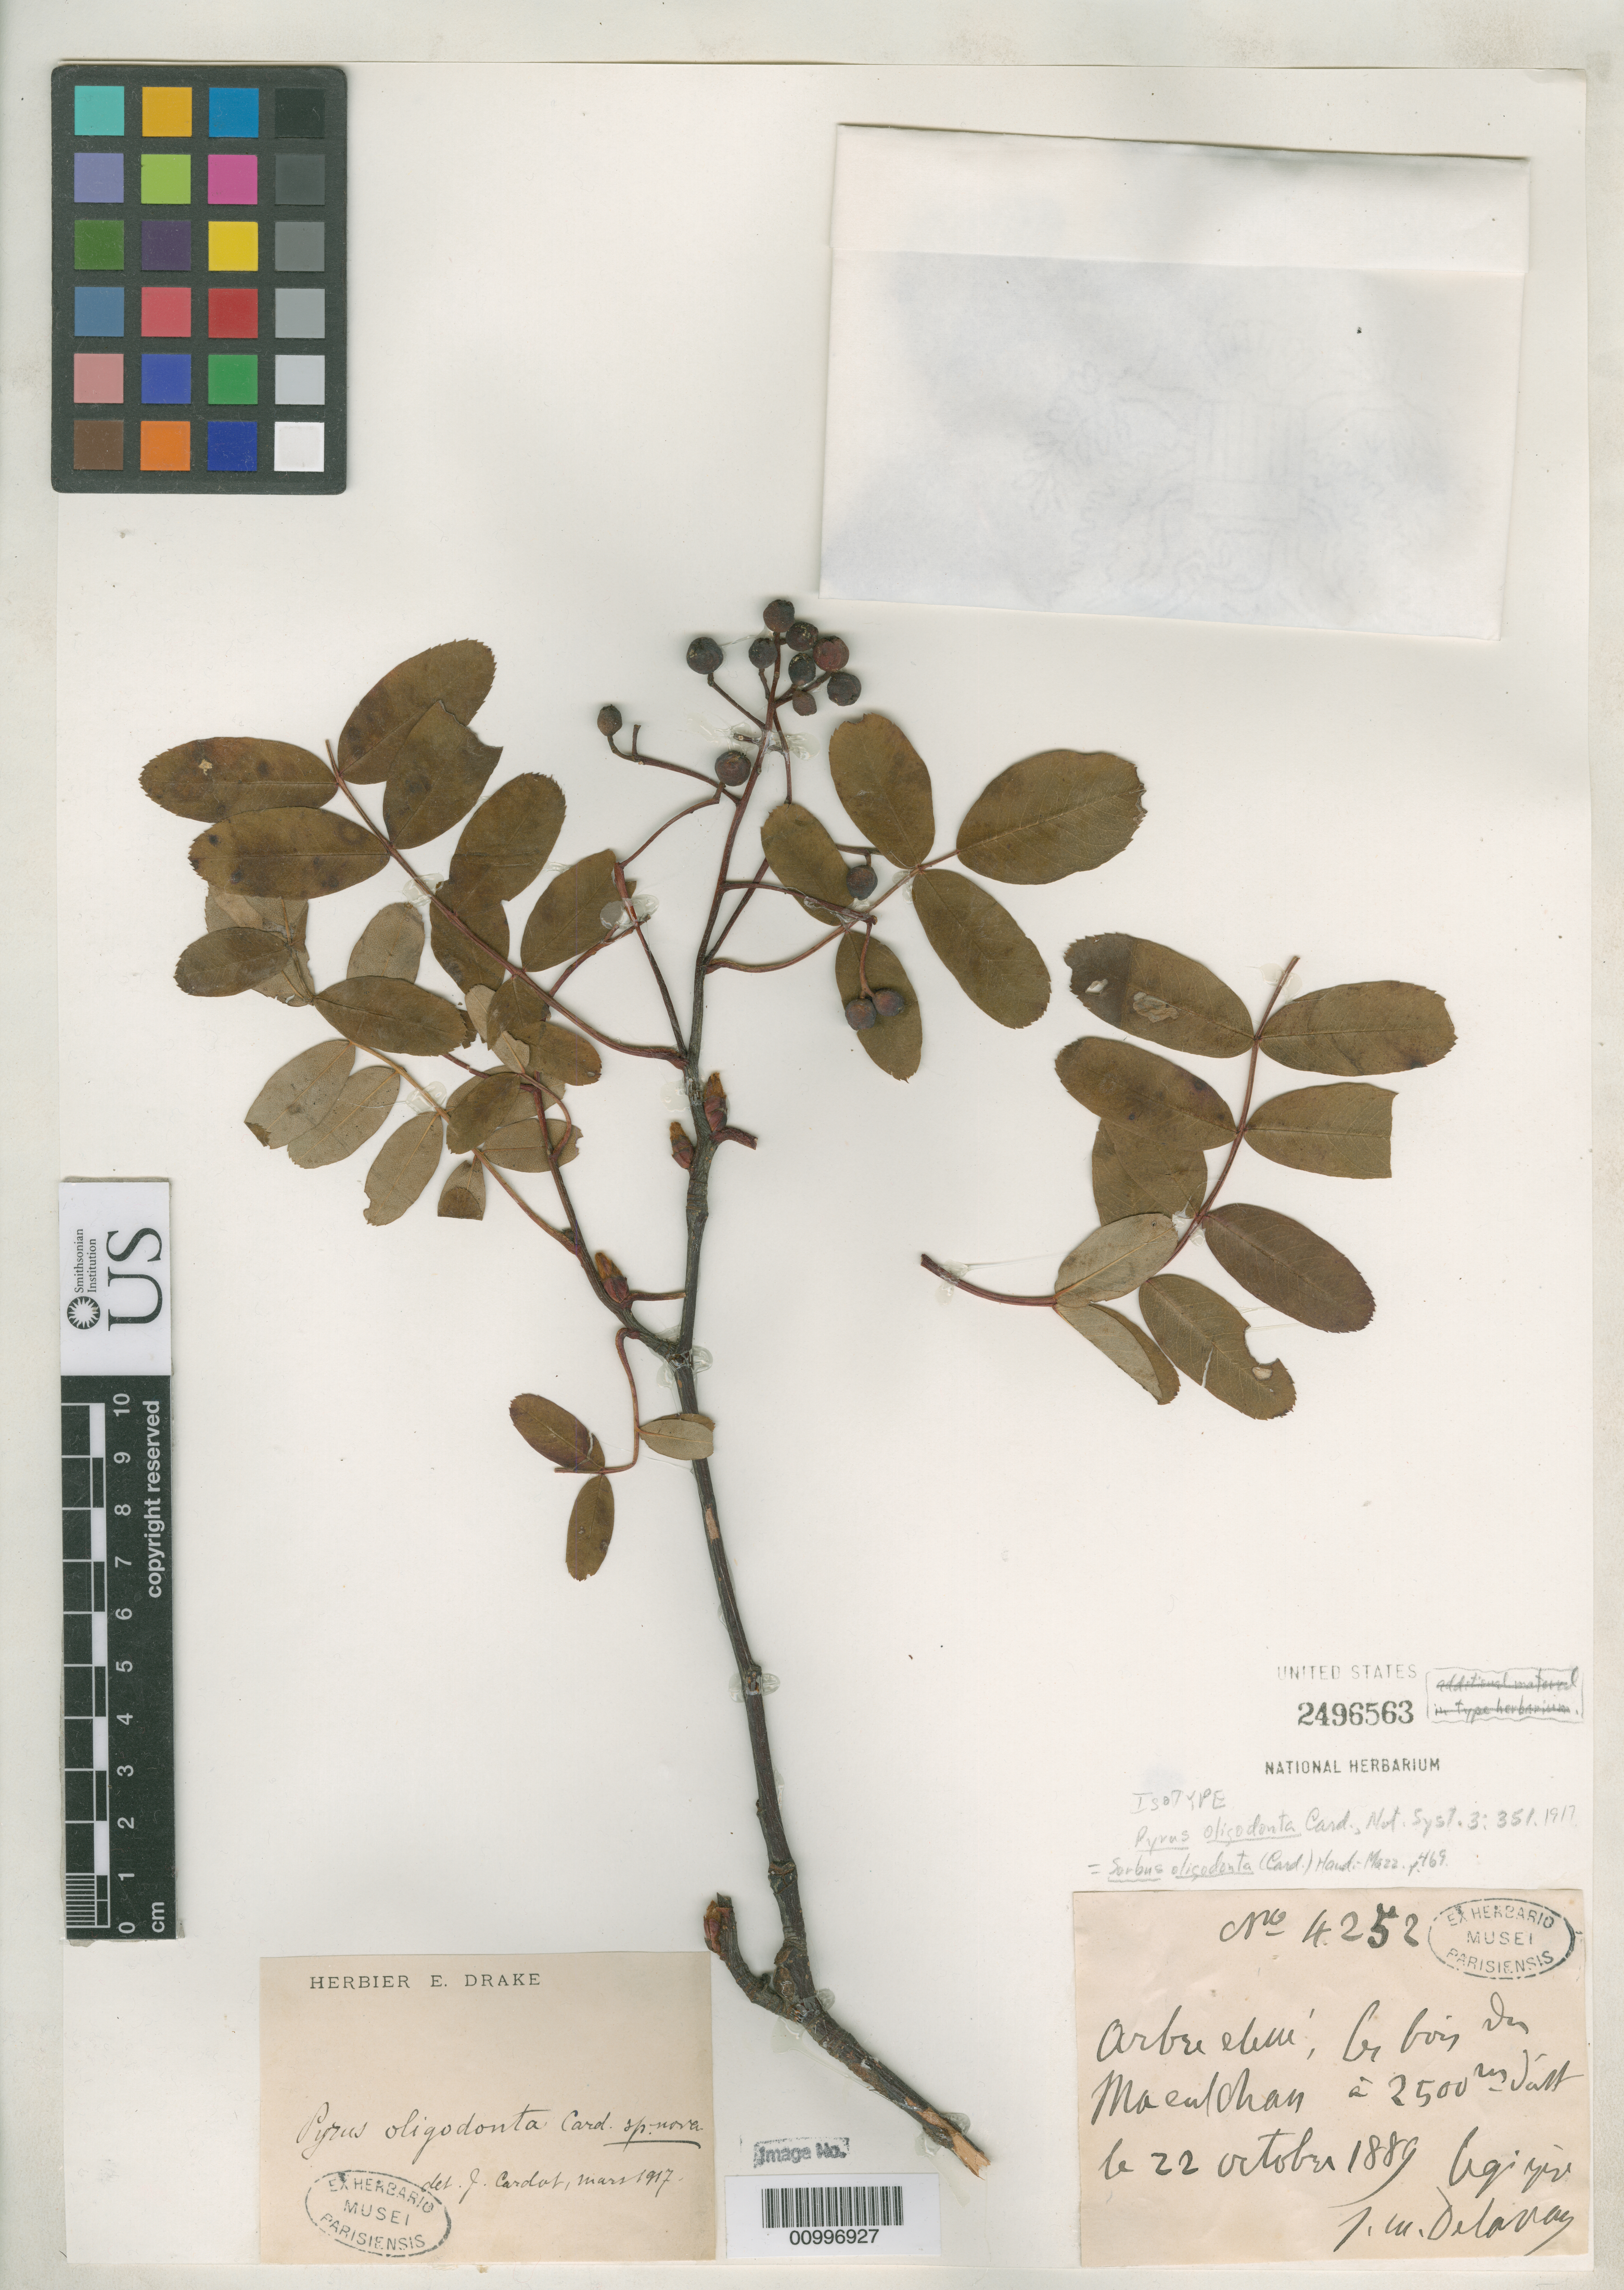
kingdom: Plantae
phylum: Tracheophyta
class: Magnoliopsida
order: Rosales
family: Rosaceae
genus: Pyrus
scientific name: Pyrus oligodonta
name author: Cardot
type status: Isotype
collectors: P. Delavay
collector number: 4252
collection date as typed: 22 Oct 1889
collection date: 1889-10-22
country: China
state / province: Yunnan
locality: Le bois du Ma cul chan.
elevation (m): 2500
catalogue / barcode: US 2496563